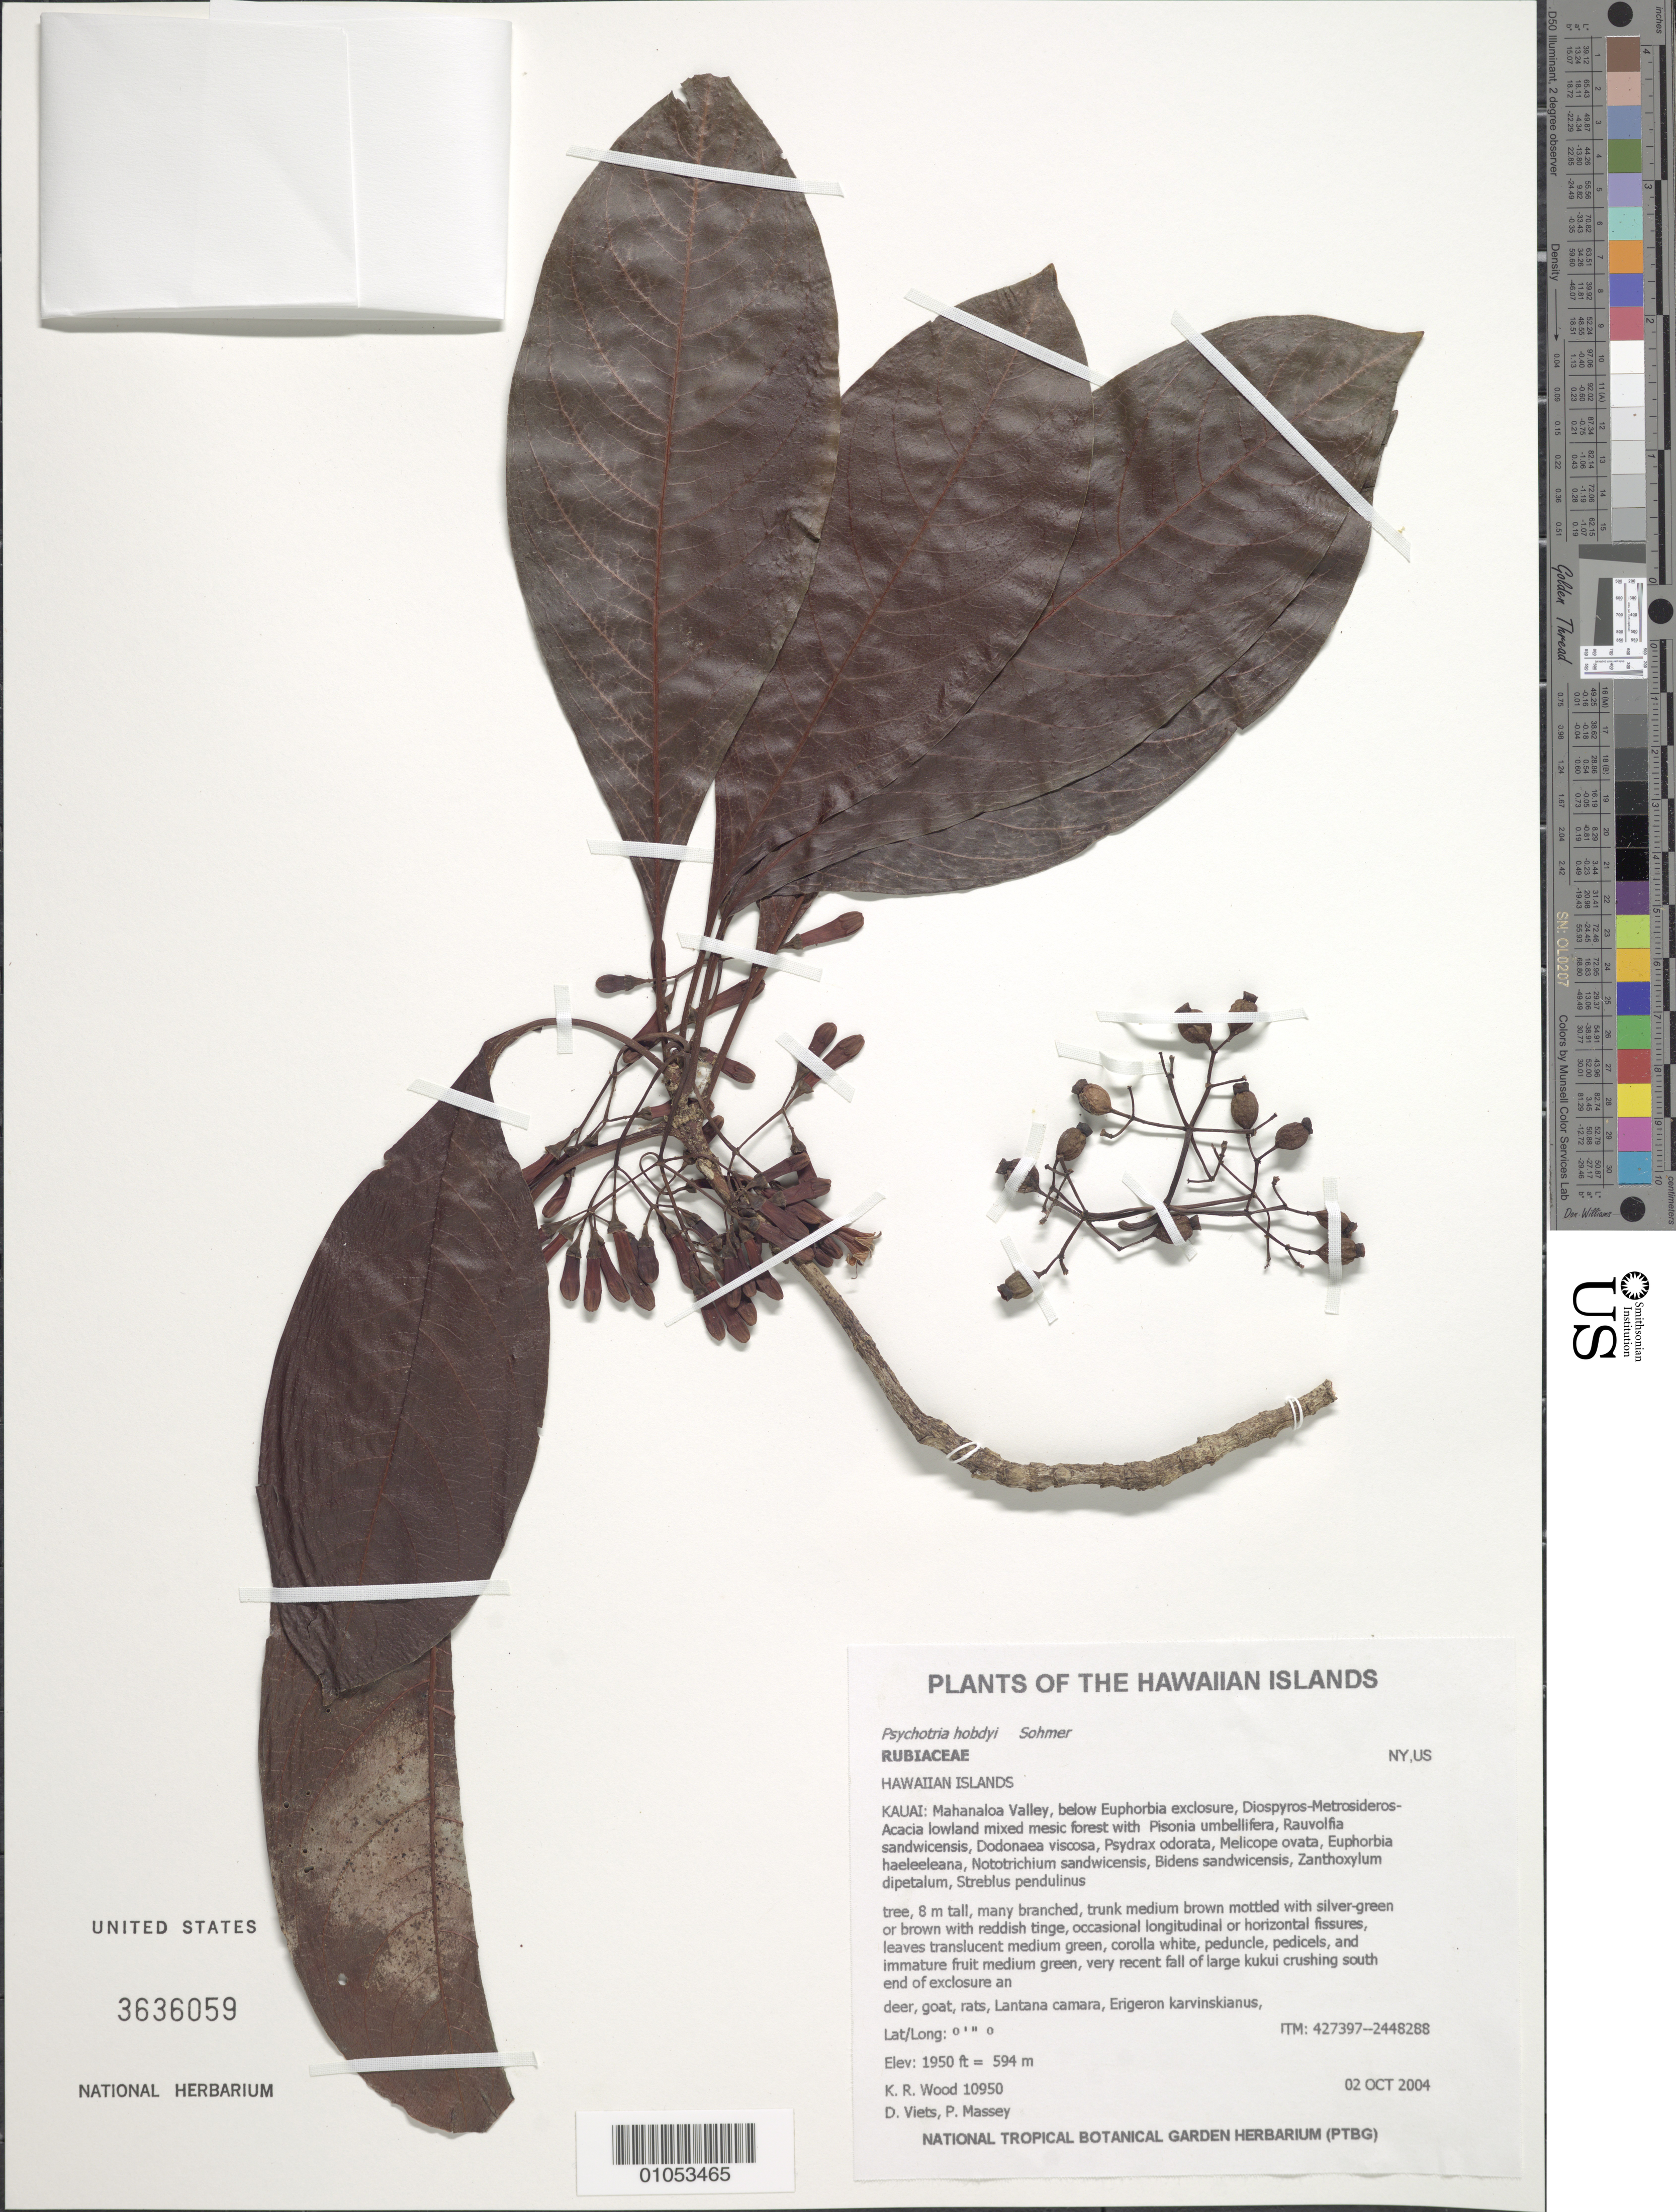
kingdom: Plantae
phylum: Tracheophyta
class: Magnoliopsida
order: Gentianales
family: Rubiaceae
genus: Psychotria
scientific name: Psychotria hobdyi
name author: Sohmer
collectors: K. R. Wood, D. Viets & P. Massey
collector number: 10950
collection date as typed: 2 Oct 2004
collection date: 2004-10-02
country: United States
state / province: Hawaii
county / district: Kaui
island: Kaua'i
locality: Mahanaloa Valley.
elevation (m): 594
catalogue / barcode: US 3636059